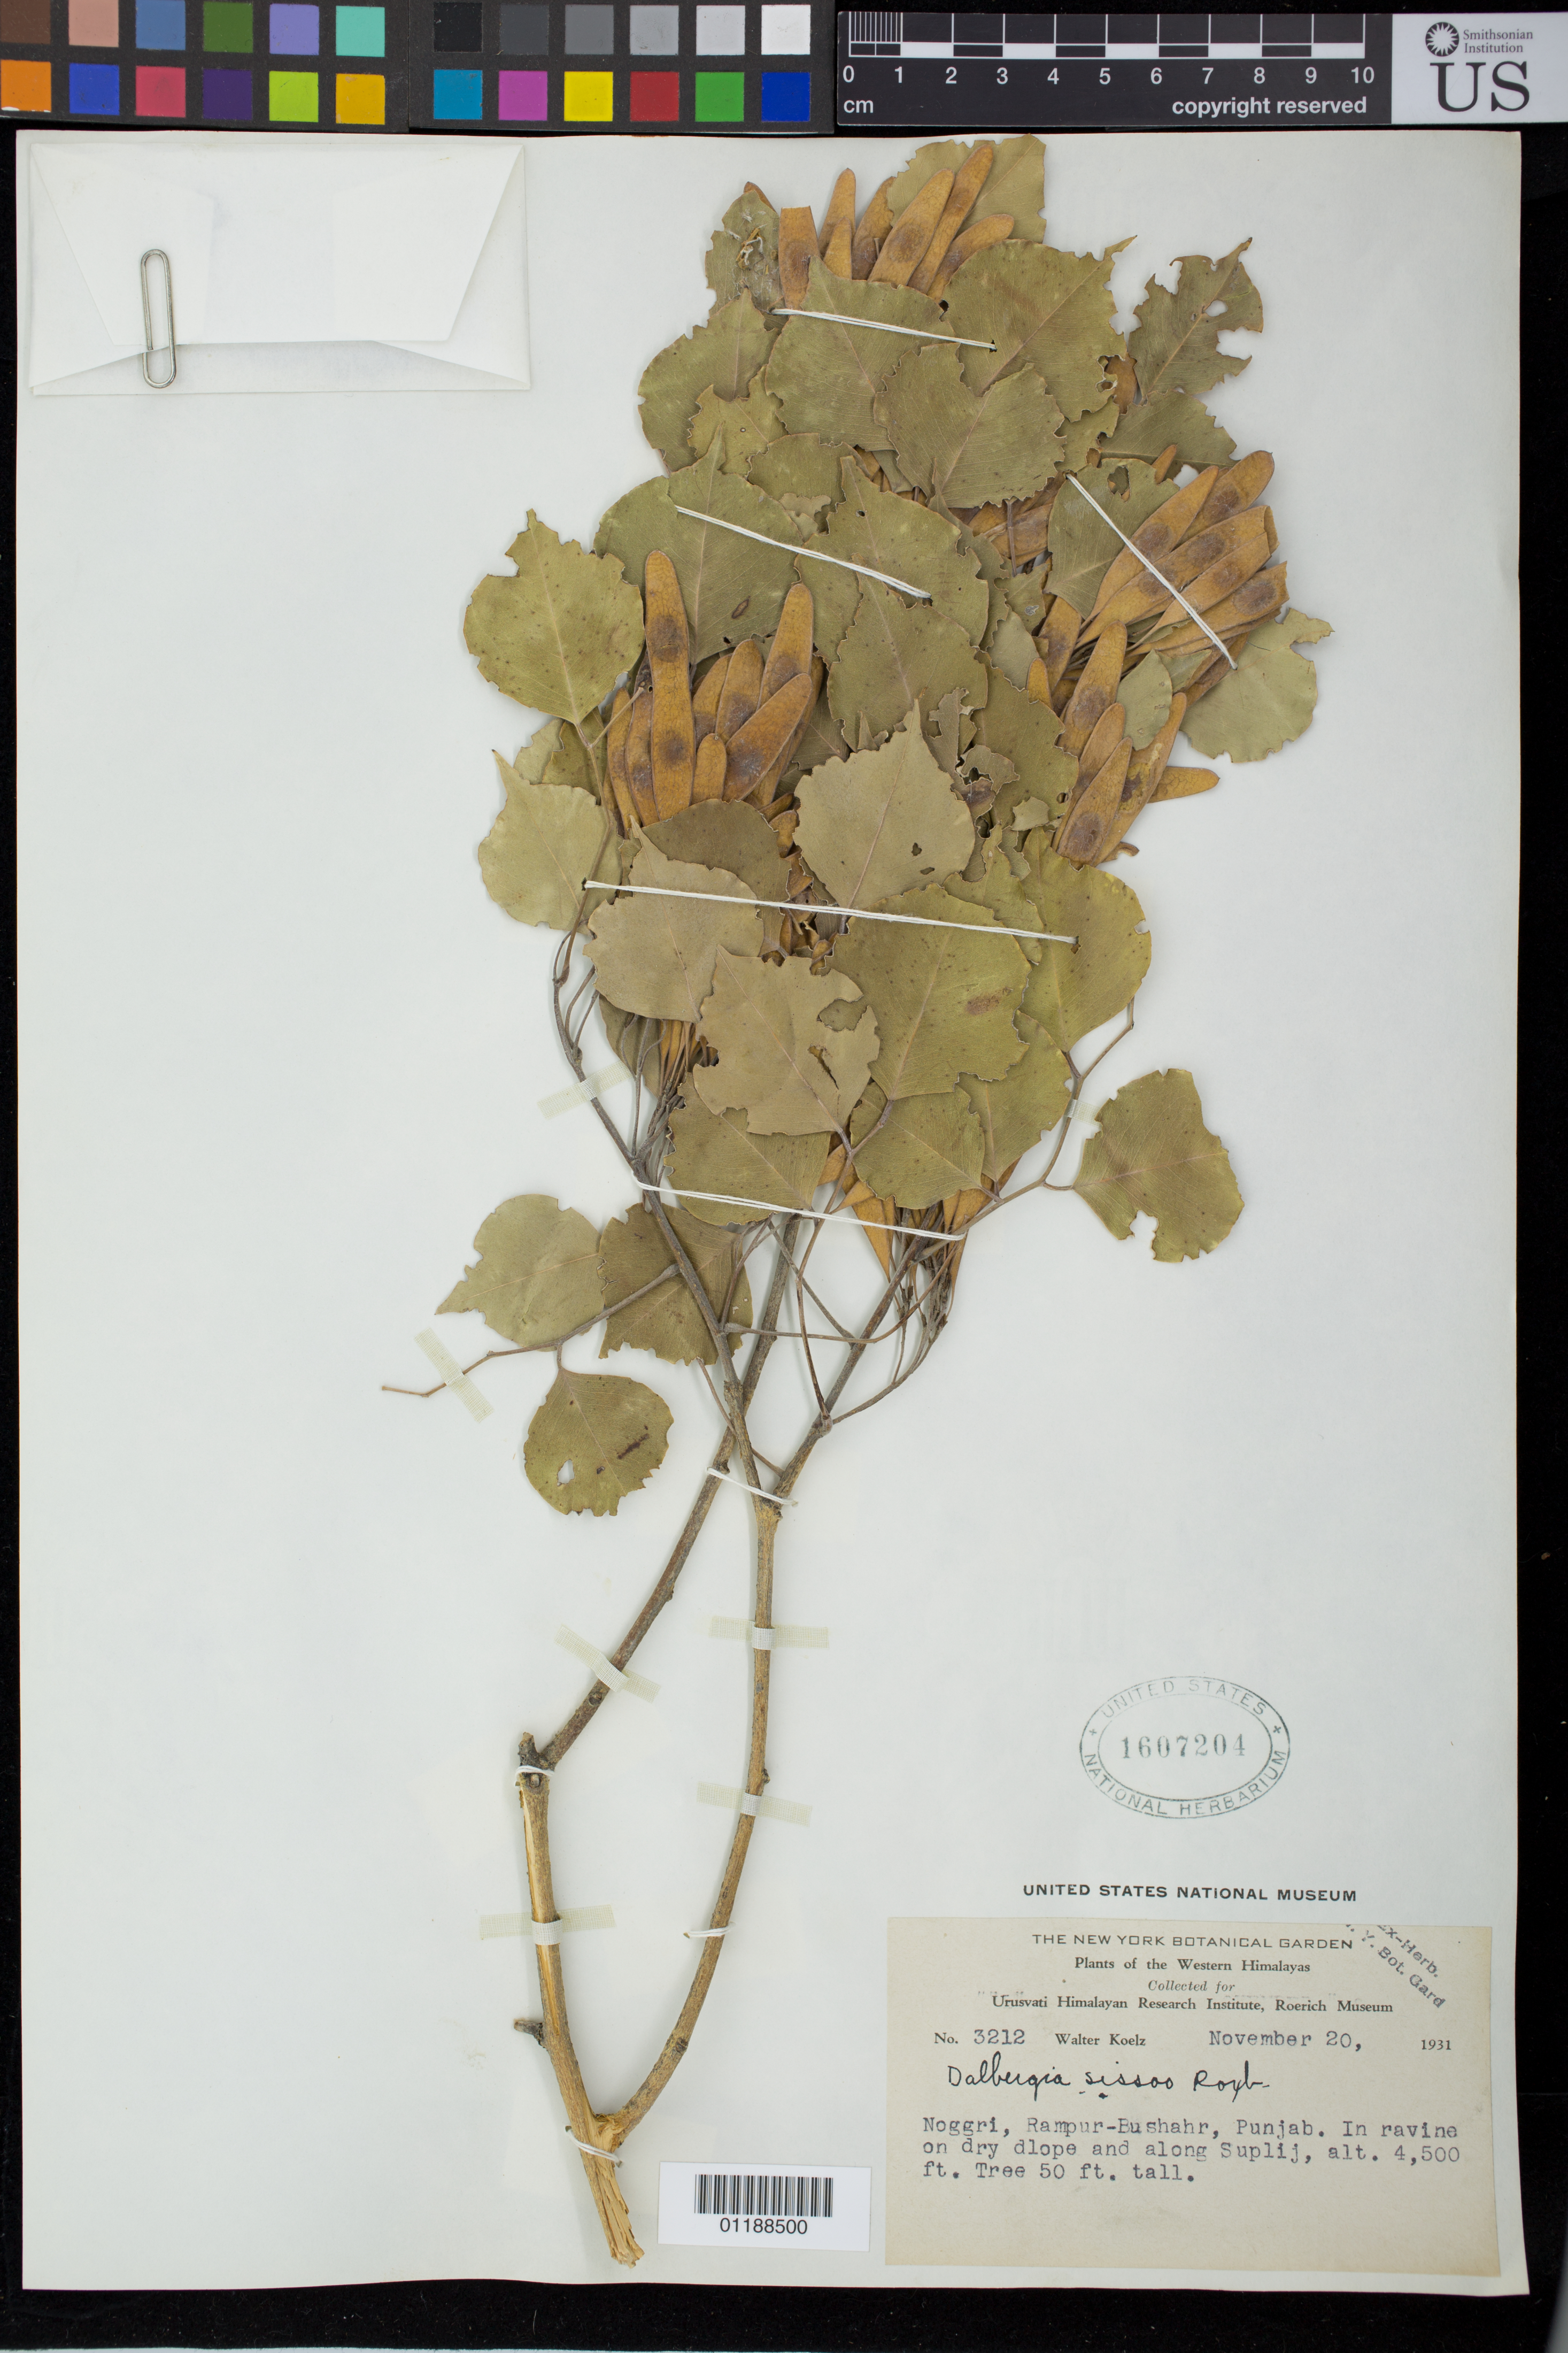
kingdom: Plantae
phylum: Tracheophyta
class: Magnoliopsida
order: Fabales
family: Fabaceae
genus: Dalbergia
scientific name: Dalbergia sissoo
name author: Roxb.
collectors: W. N. Koelz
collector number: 3212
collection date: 1931-11-20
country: India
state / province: Punjab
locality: Western Himalayas. Noggri, Rampur-Bushahr, Punjab. In ravine on dry slope and along Suplij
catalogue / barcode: US 1607204